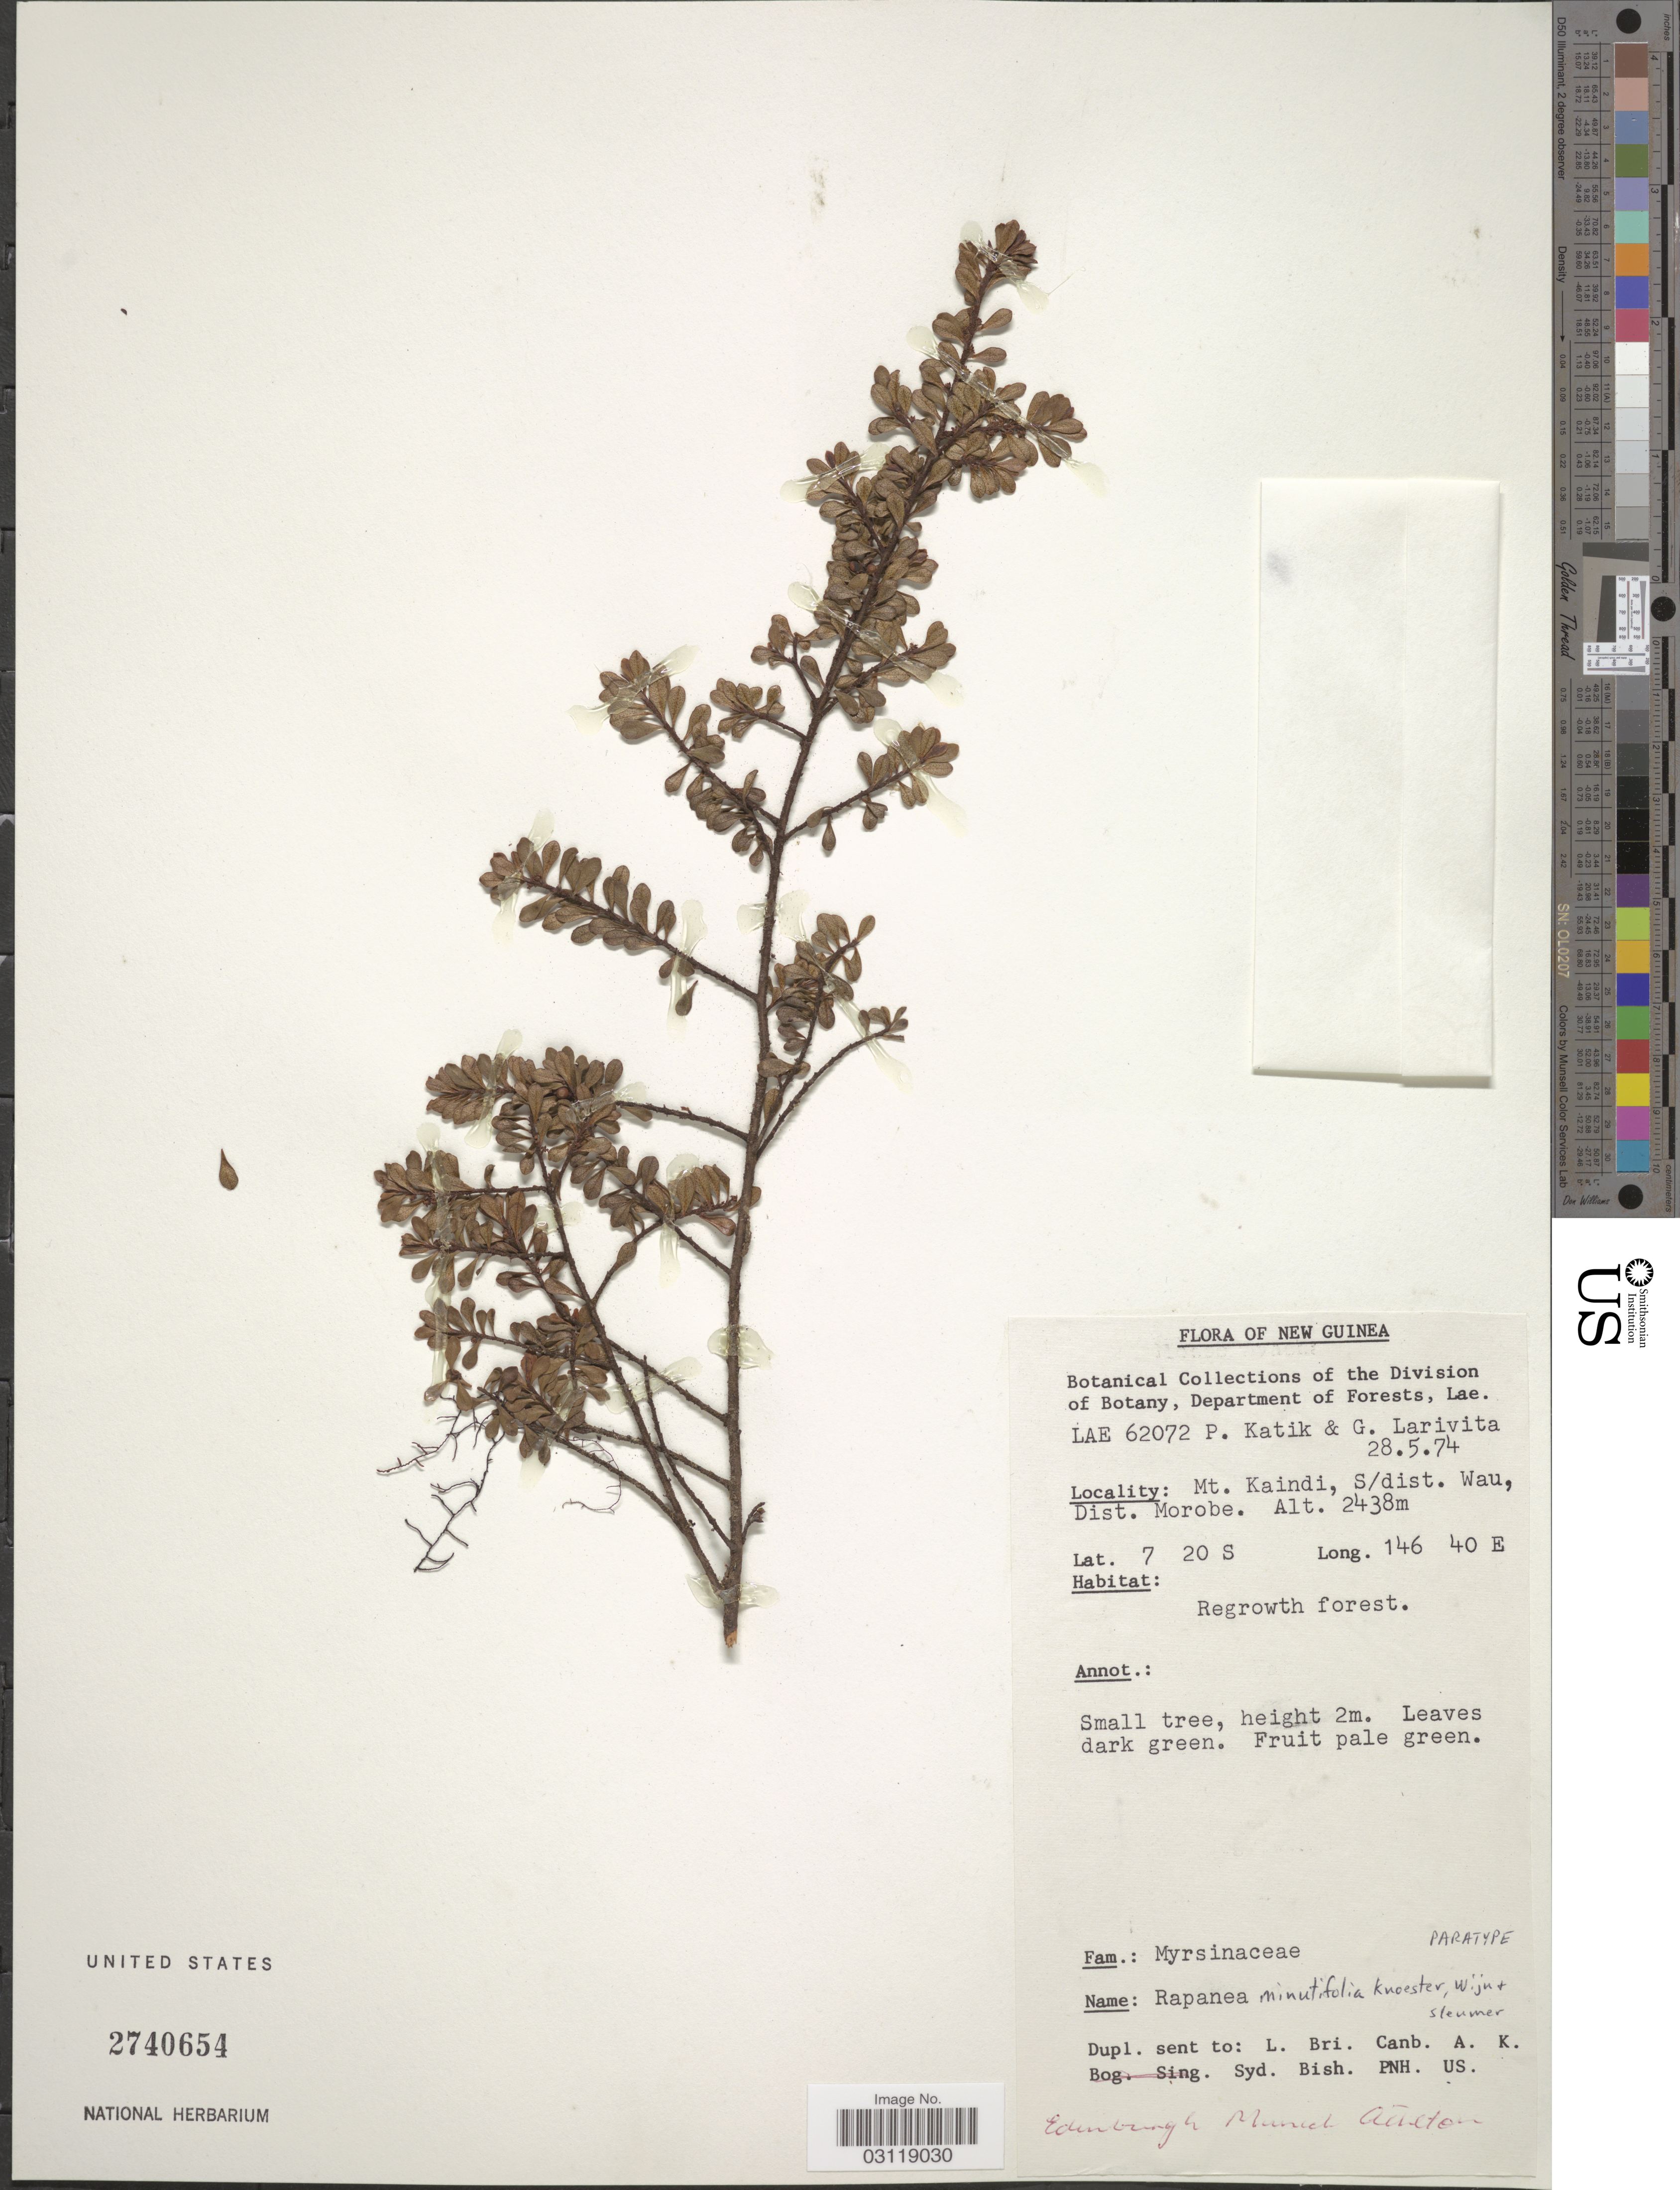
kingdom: Plantae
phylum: Tracheophyta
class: Magnoliopsida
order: Ericales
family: Primulaceae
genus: Rapanea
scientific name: Rapanea minutifolia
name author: Knoester et al.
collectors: P. Katik & G. Larivita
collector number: LAE62072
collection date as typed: Transcribed d/m/y: 28/5/74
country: Papua New Guinea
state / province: Morobe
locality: New Guinea. Mt. Kaindi, S/dist. Wau.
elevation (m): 2438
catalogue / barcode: US 2740654